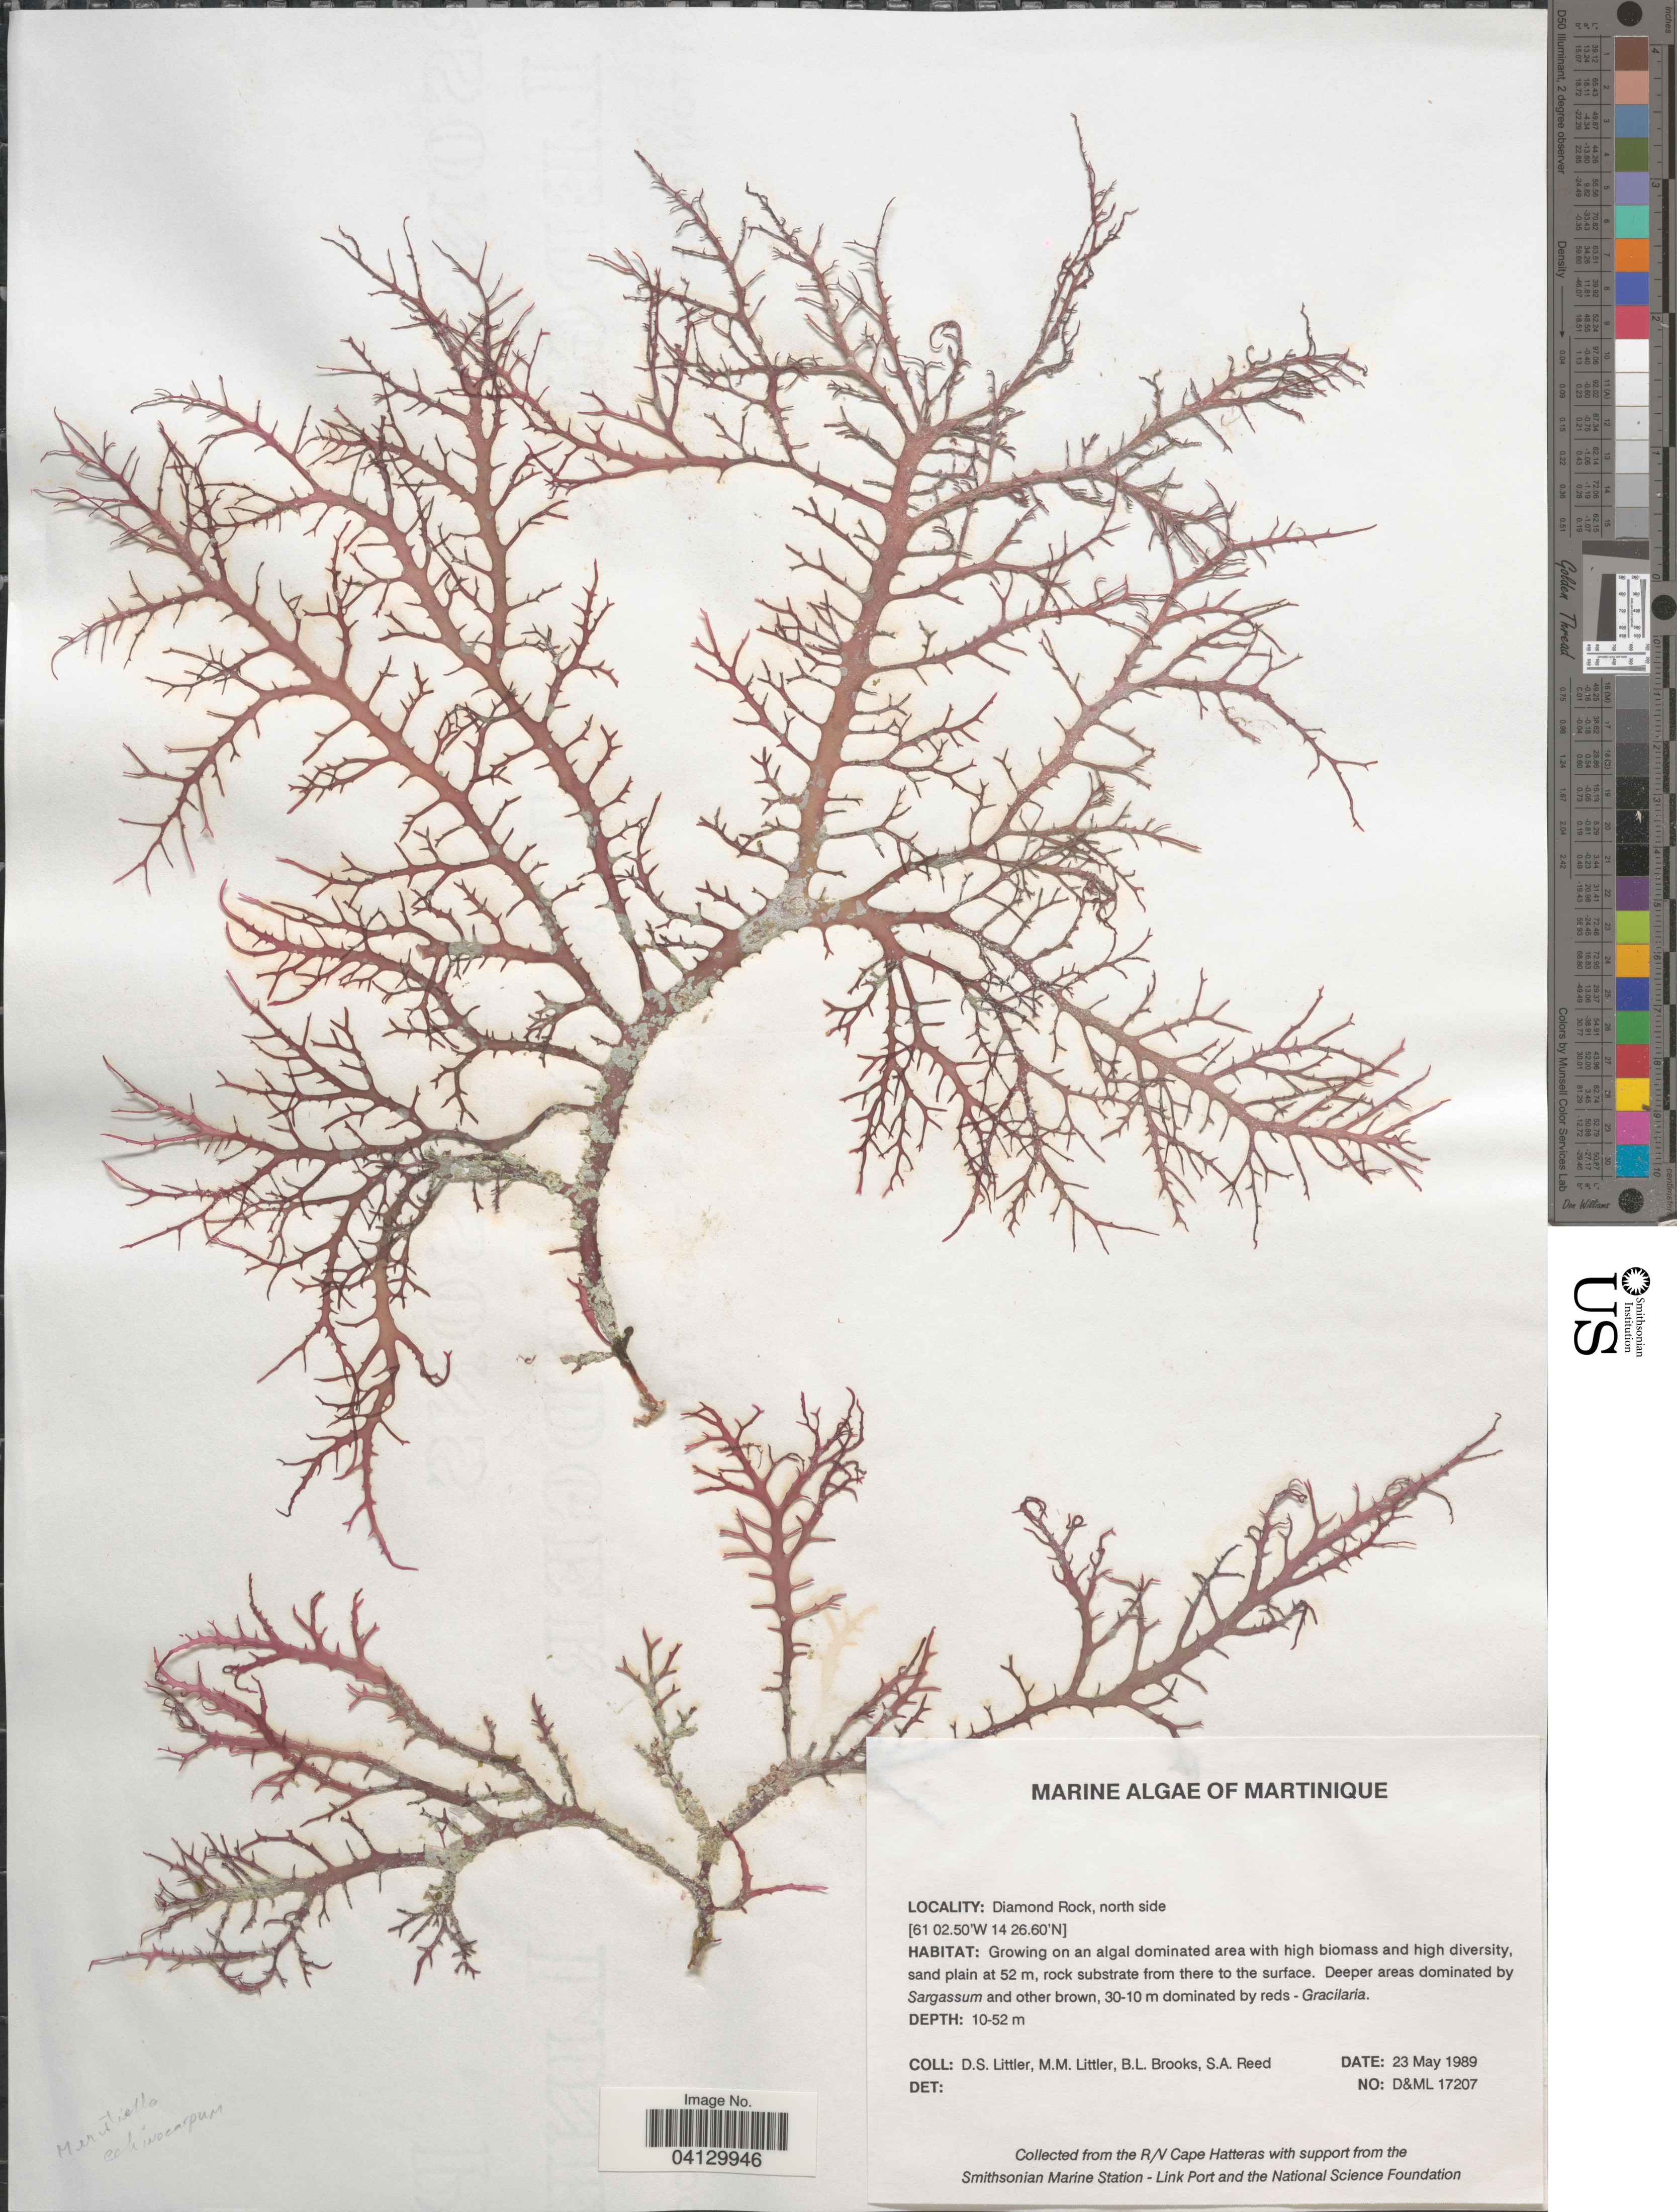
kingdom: Plantae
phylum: Rhodophyta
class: Florideophyceae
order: Corallinales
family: Corallinaceae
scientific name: Crustose Coralline Algae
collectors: D. S. Littler, B. Brooks & S. Reed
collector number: D&ML17207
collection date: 1989-05-23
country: Martinique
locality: Diamond Rock, north side.